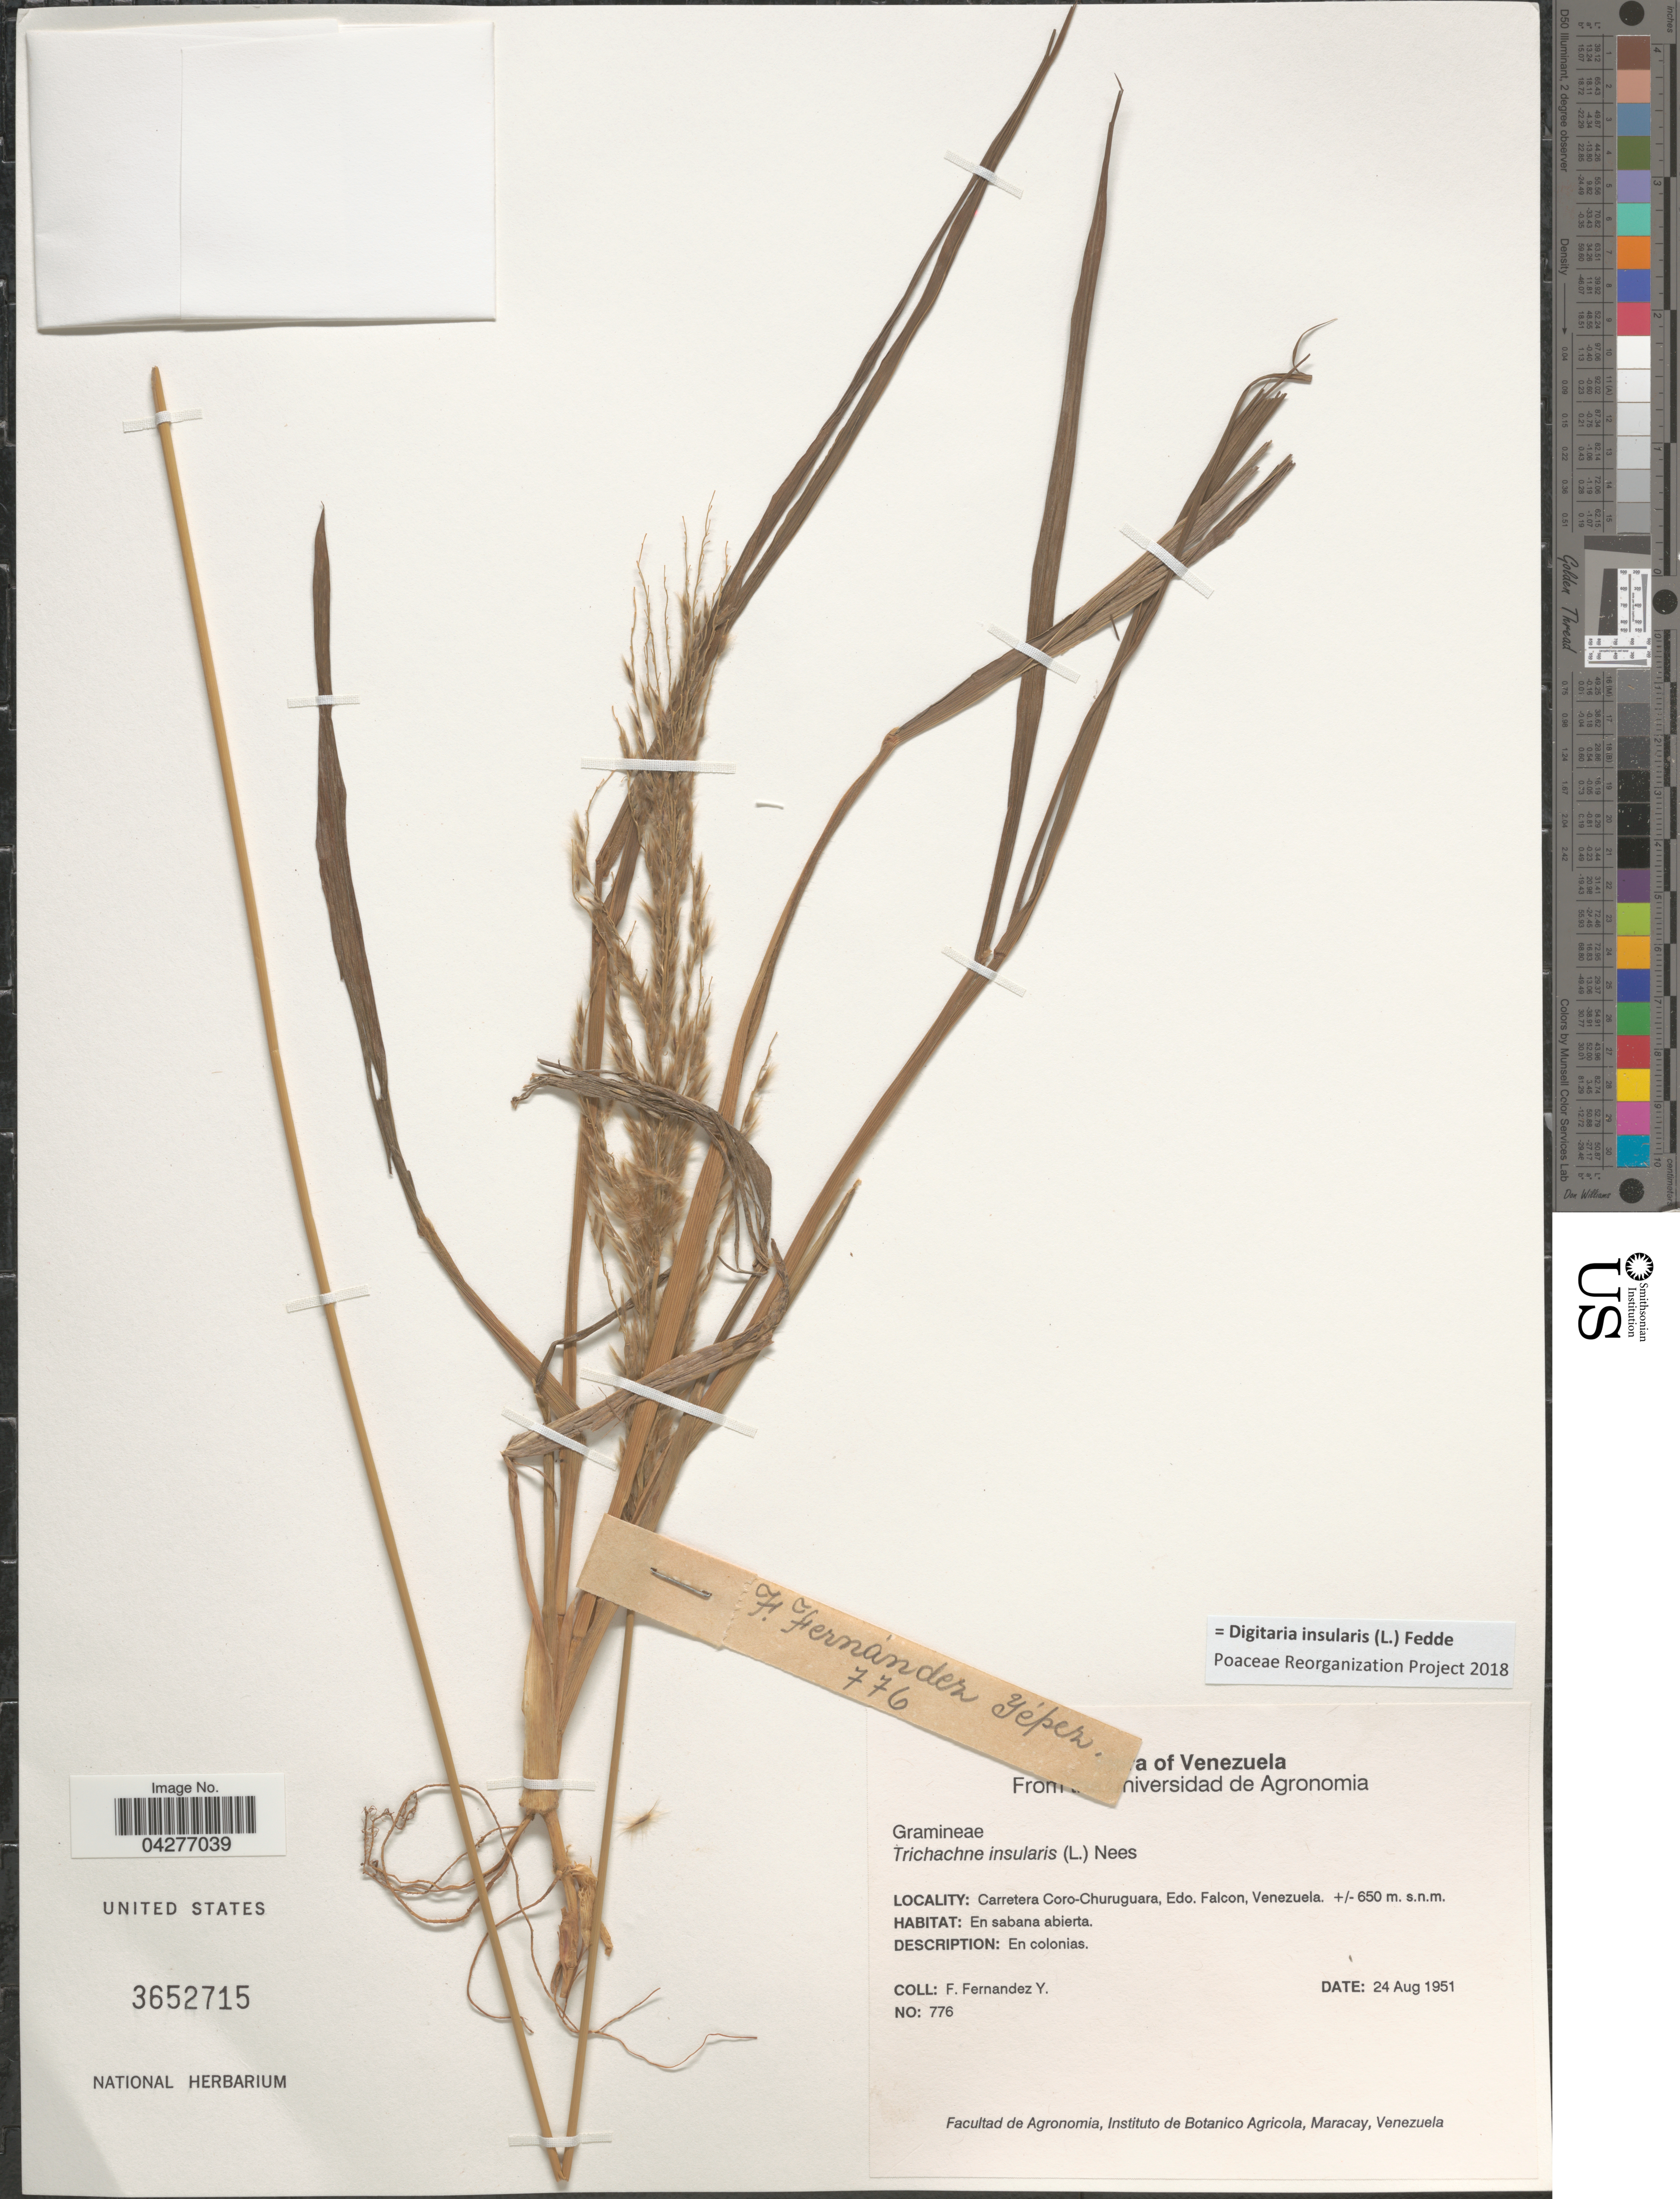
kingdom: Plantae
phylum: Tracheophyta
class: Liliopsida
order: Poales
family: Poaceae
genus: Digitaria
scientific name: Digitaria insularis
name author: (L.) Fedde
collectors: F. Fernandez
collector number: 776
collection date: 1951-08-24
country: Venezuela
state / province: Falcon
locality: Carretera Coro-Churuguara.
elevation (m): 650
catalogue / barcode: US 3652715